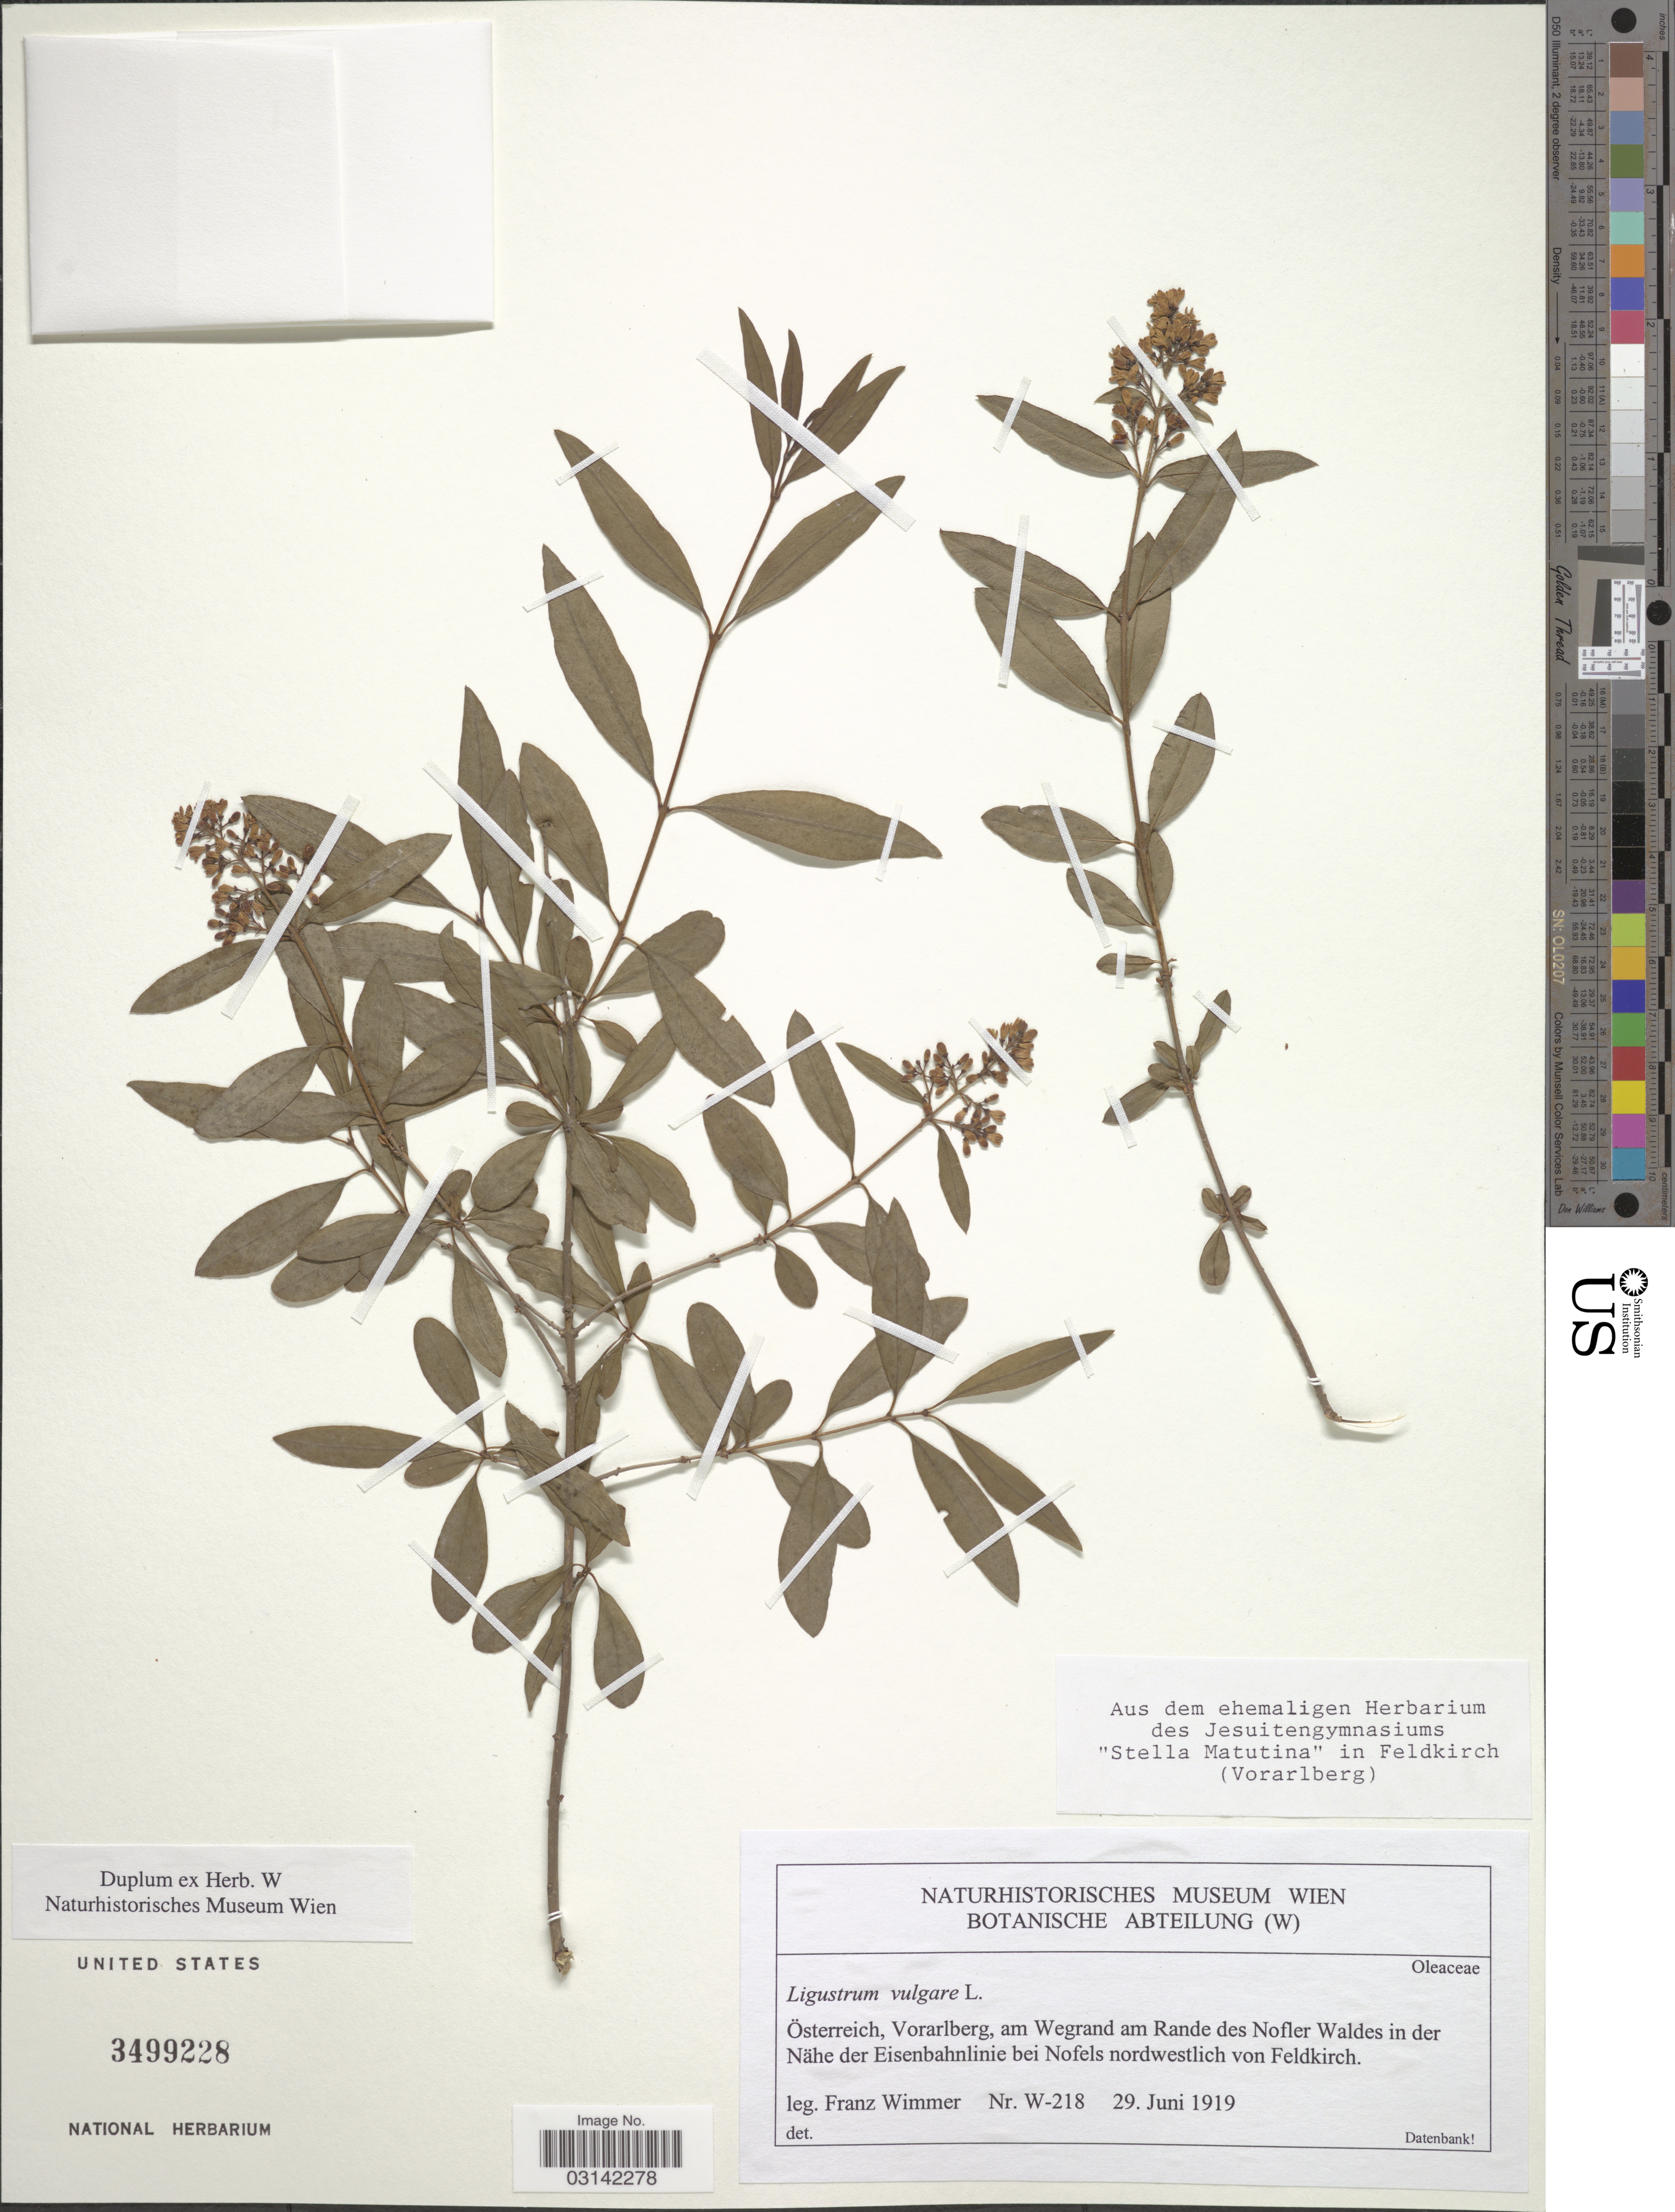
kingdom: Plantae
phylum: Tracheophyta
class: Magnoliopsida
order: Lamiales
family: Oleaceae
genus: Ligustrum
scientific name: Ligustrum vulgare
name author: L.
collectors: F. E. Wimmer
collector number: W-218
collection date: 1919-06-29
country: Austria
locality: Österreich, Vorarlberg, am Wegrand am Rande des Nofler Waldes in der Nähe der Eisenbahnlinie bei Nofels nordwestlich von Feldkirch.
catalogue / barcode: US 3499228